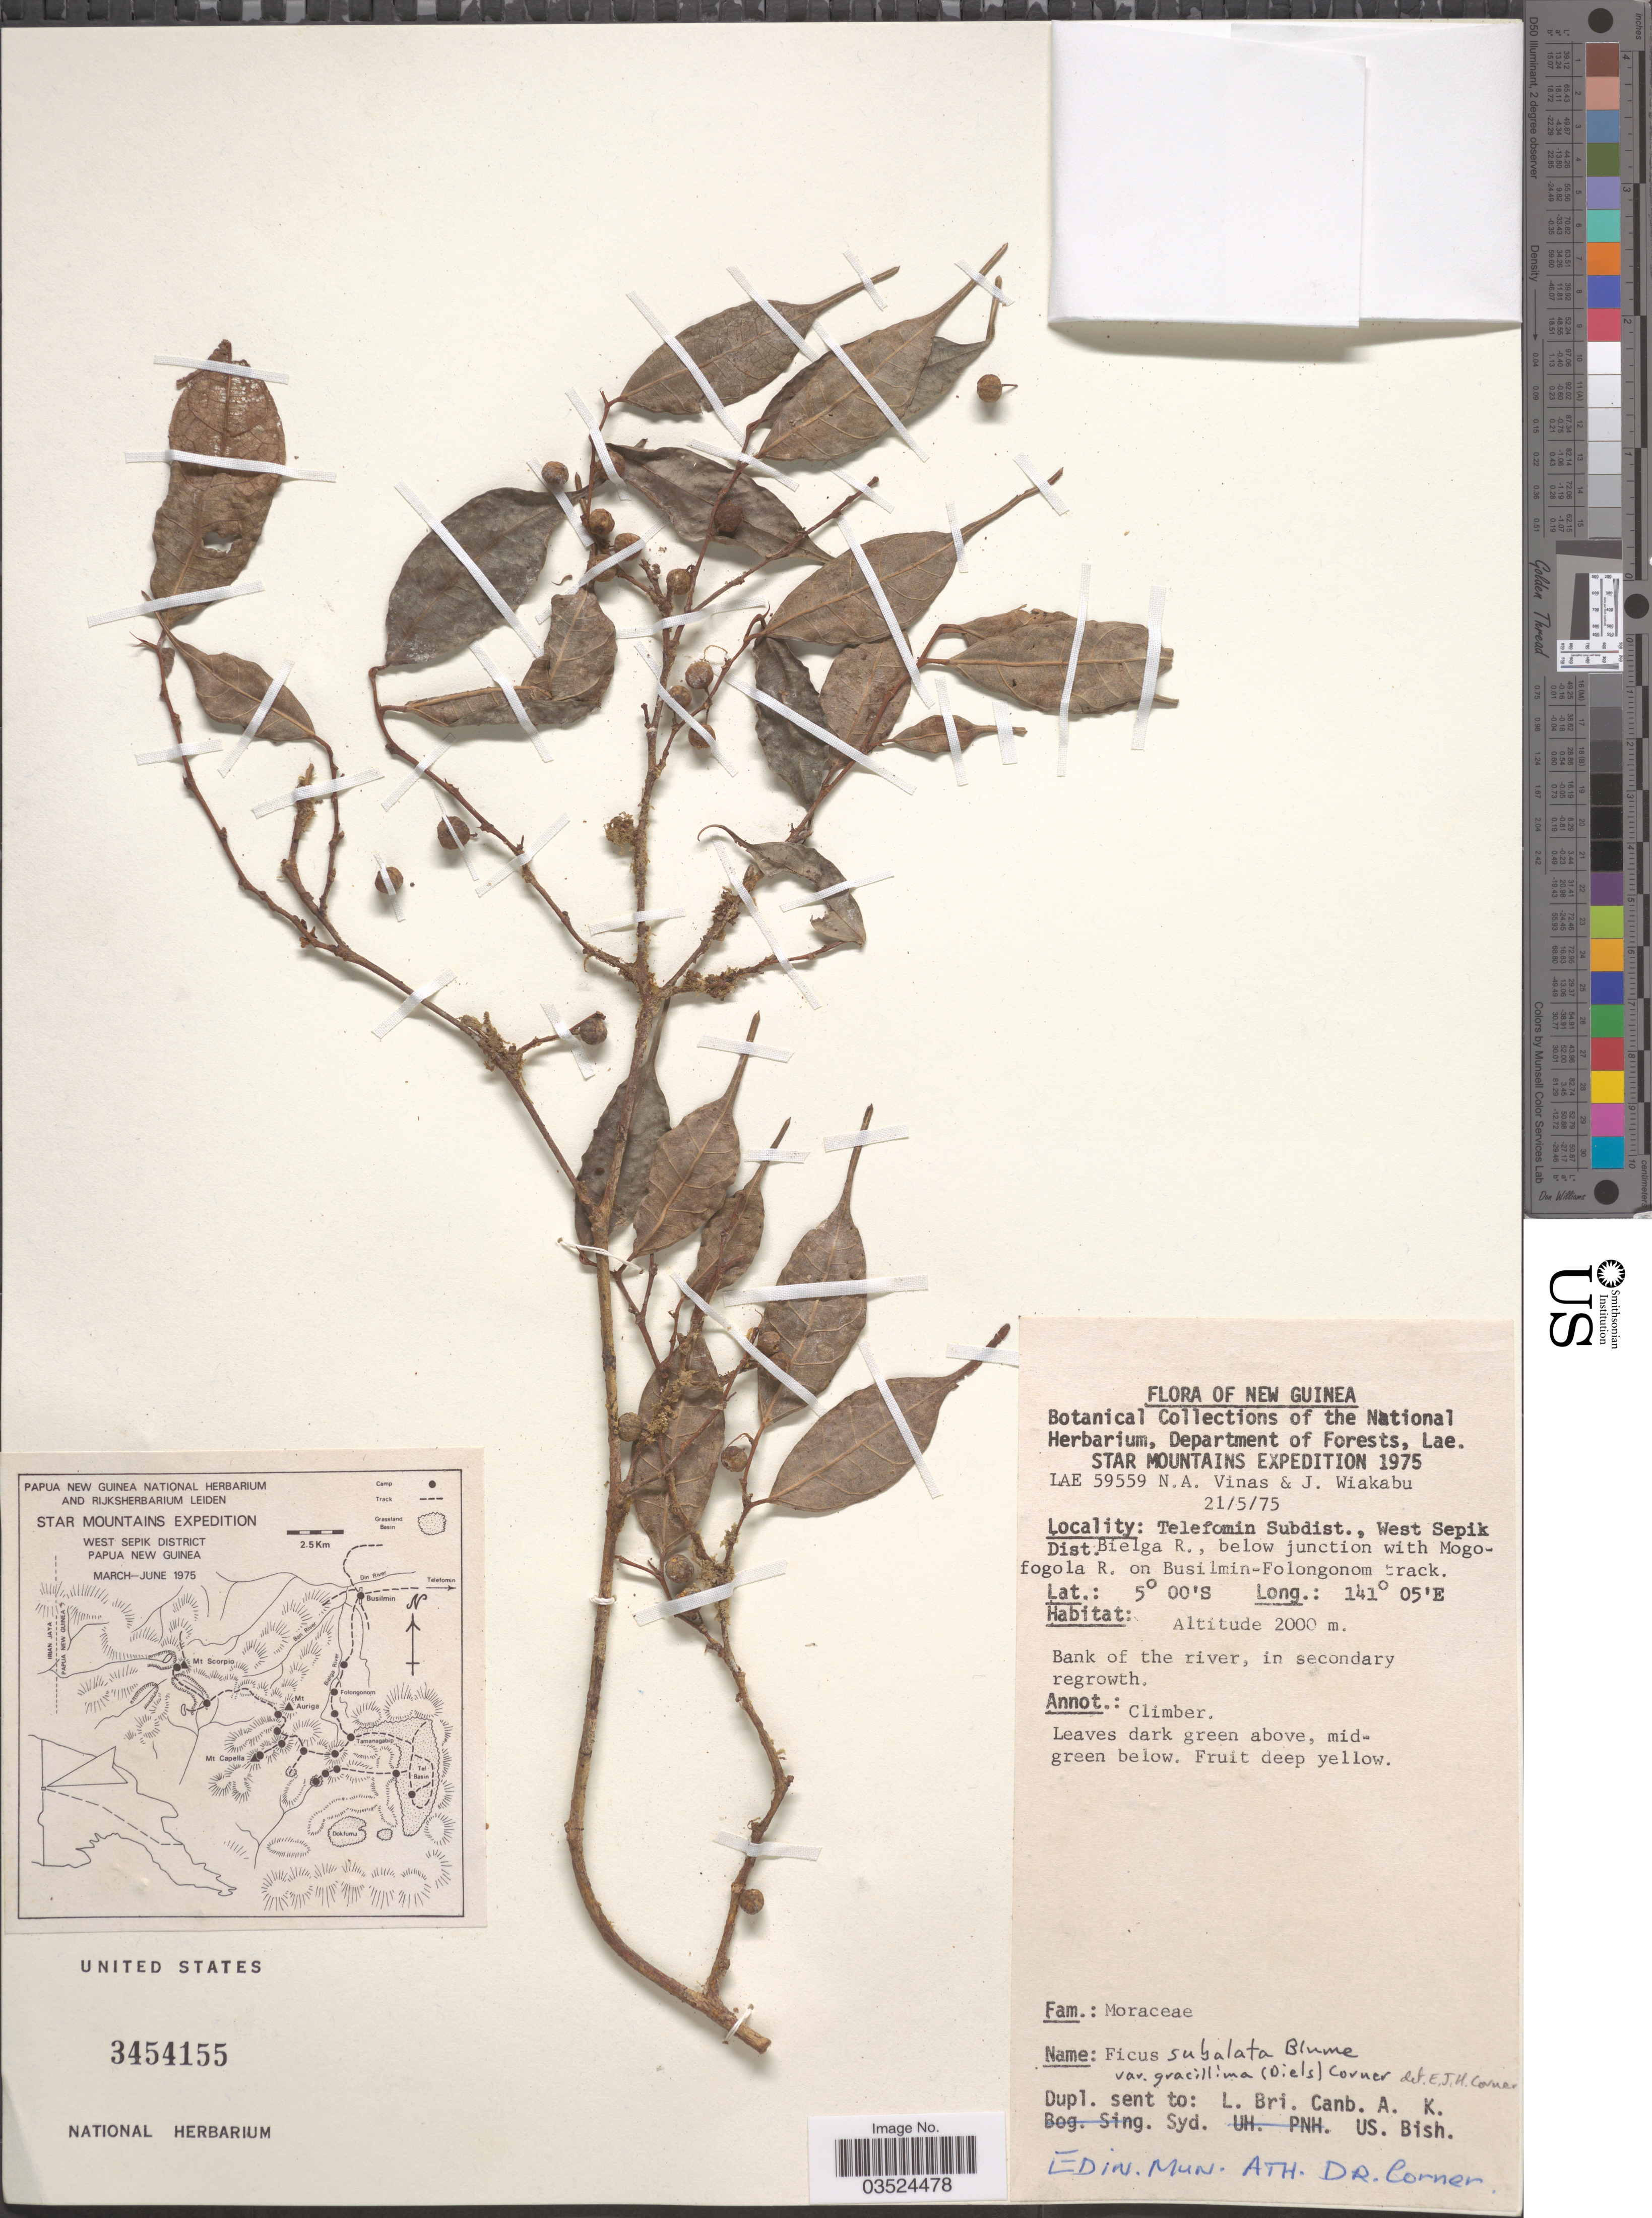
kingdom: Plantae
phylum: Tracheophyta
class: Magnoliopsida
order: Rosales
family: Moraceae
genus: Ficus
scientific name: Ficus subulata var. gracillima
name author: (Diels) Corner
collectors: N. Vinas & J. Wiakabu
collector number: LAE59559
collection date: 1975-05-21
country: Papua New Guinea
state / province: Sandaun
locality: New Guinea. Star Mountains. Telefomin Subdist., West Sepik Dist. Bielga R., below junction with Mogofogola R. on Busilmin-Folongonom track.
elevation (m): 2000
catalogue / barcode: US 3454155